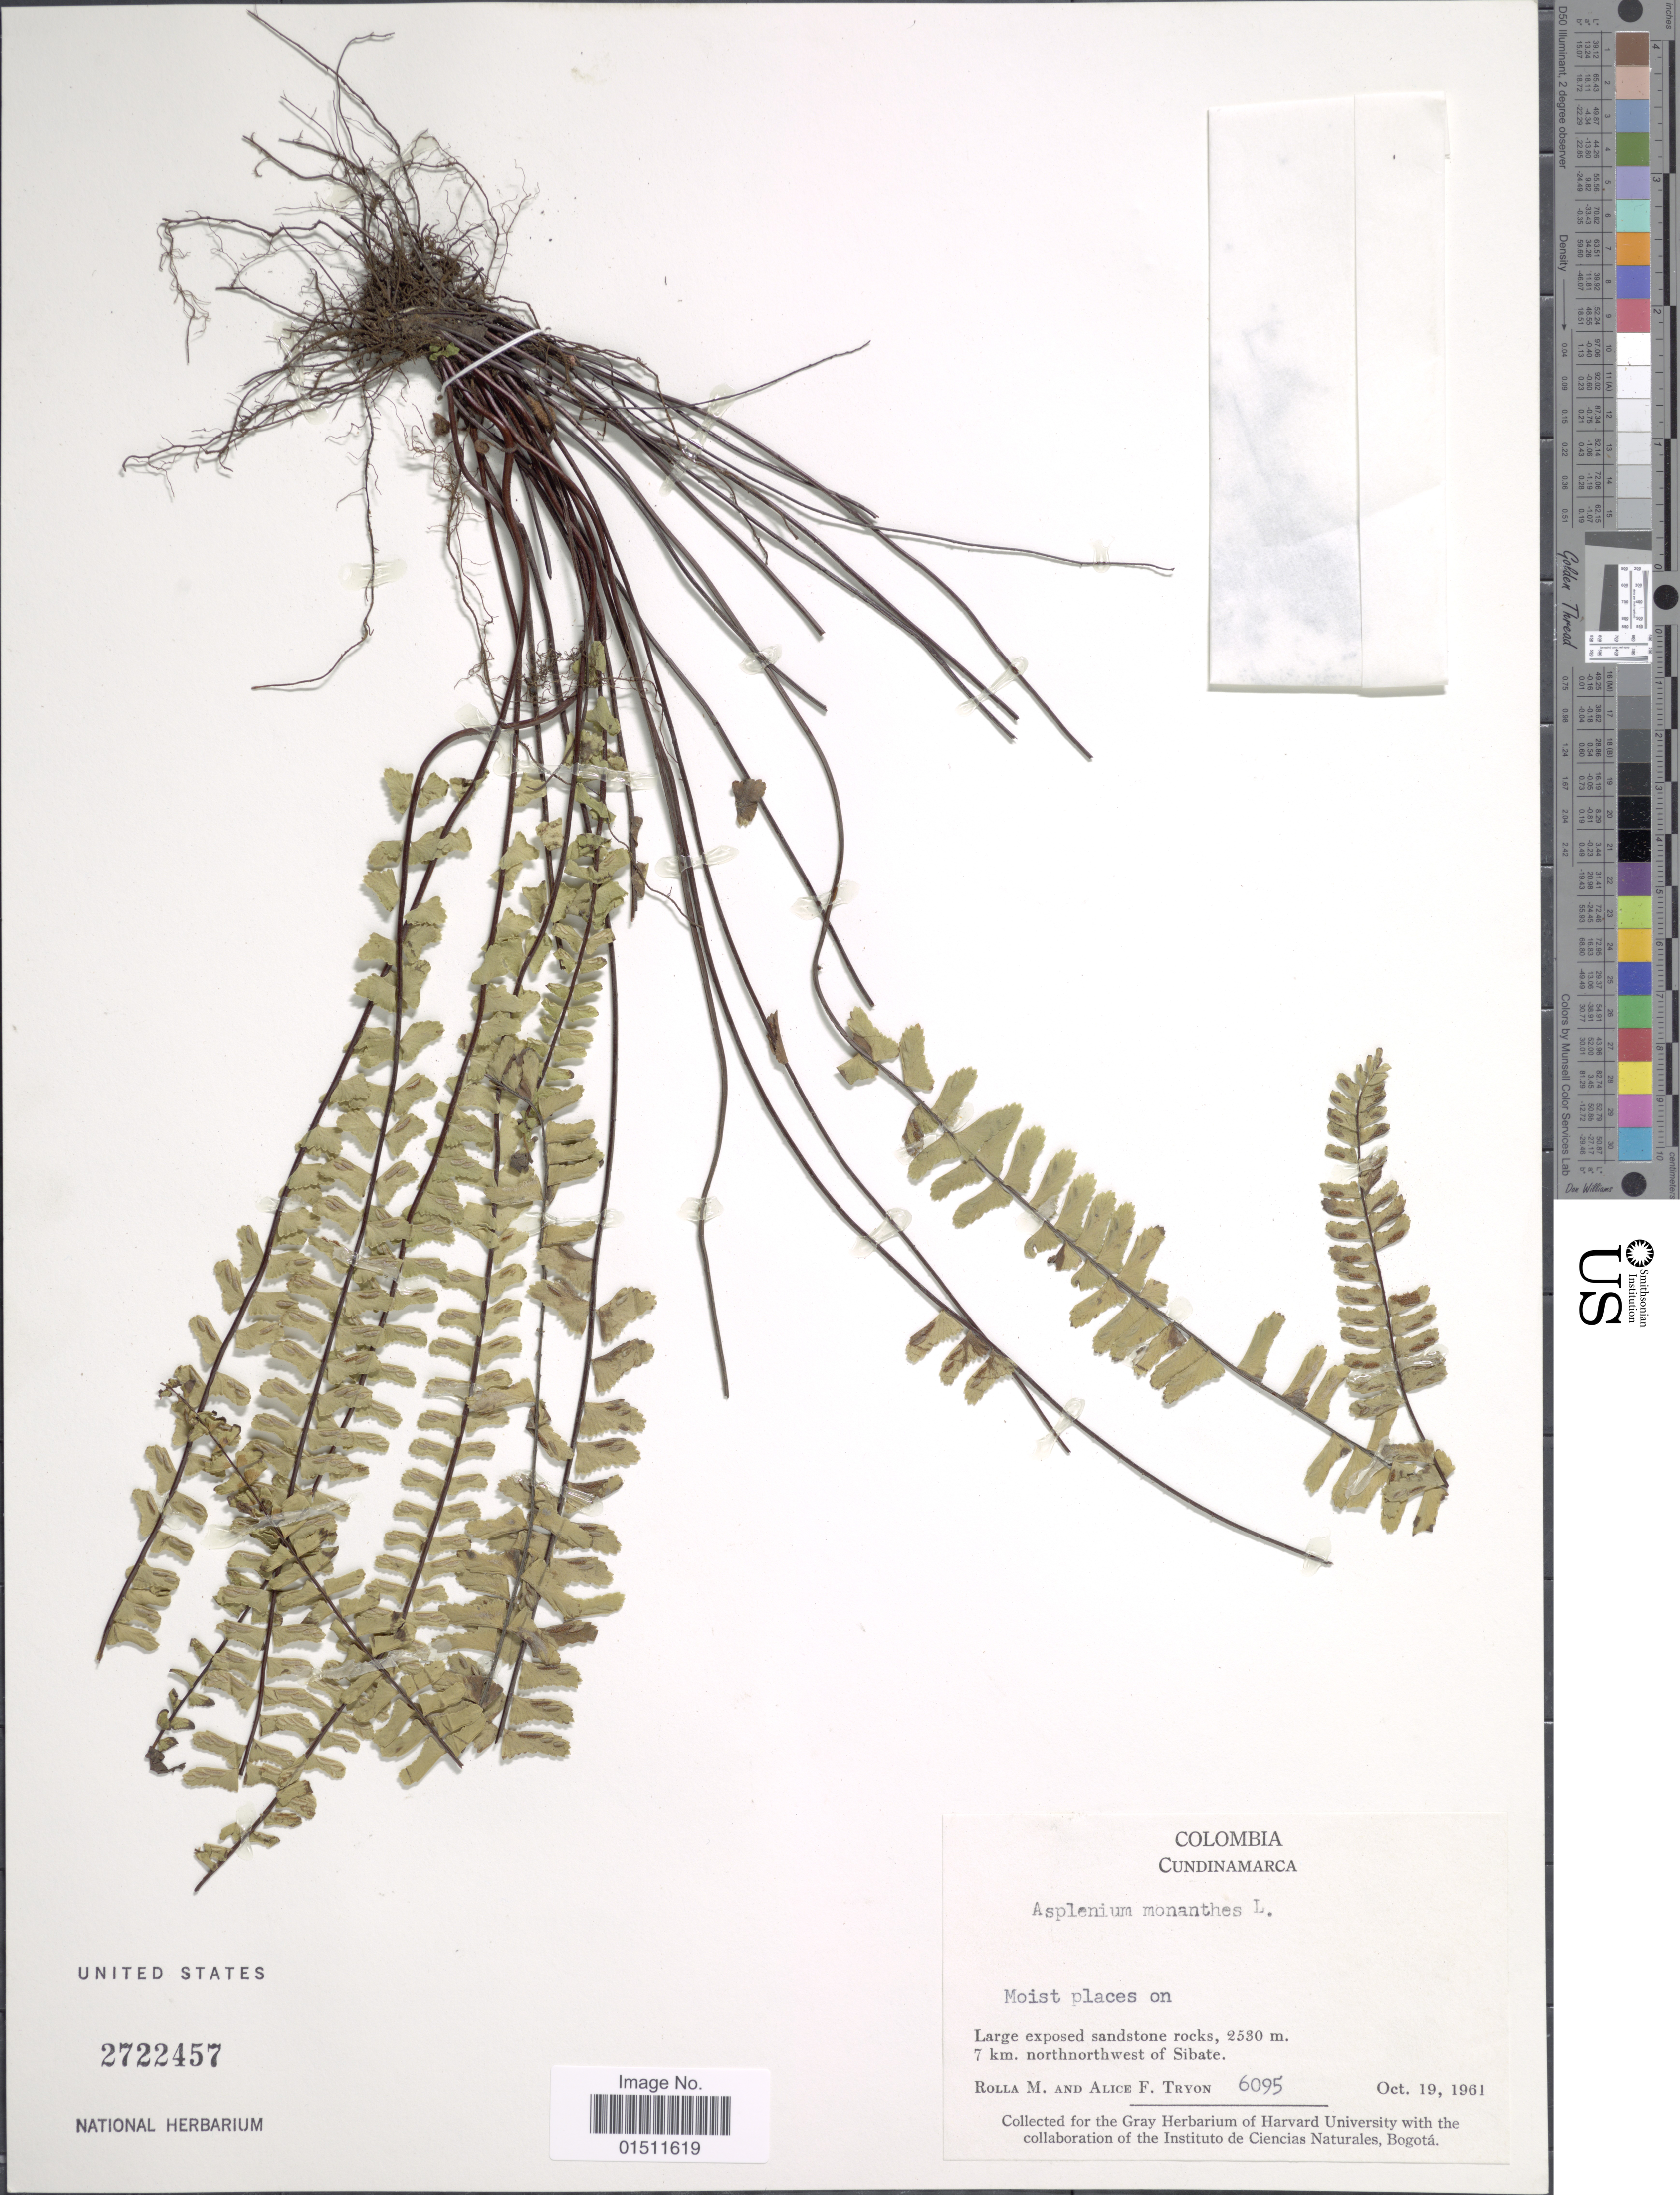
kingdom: Plantae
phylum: Tracheophyta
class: Polypodiopsida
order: Polypodiales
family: Aspleniaceae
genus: Asplenium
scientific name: Asplenium monanthes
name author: L.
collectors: M. Rolla & A. F. Tryon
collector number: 6095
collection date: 1961-10-19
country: Colombia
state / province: Cundinamarca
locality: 7 km. northnorthwest of Sibate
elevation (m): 2530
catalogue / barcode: US 2722457